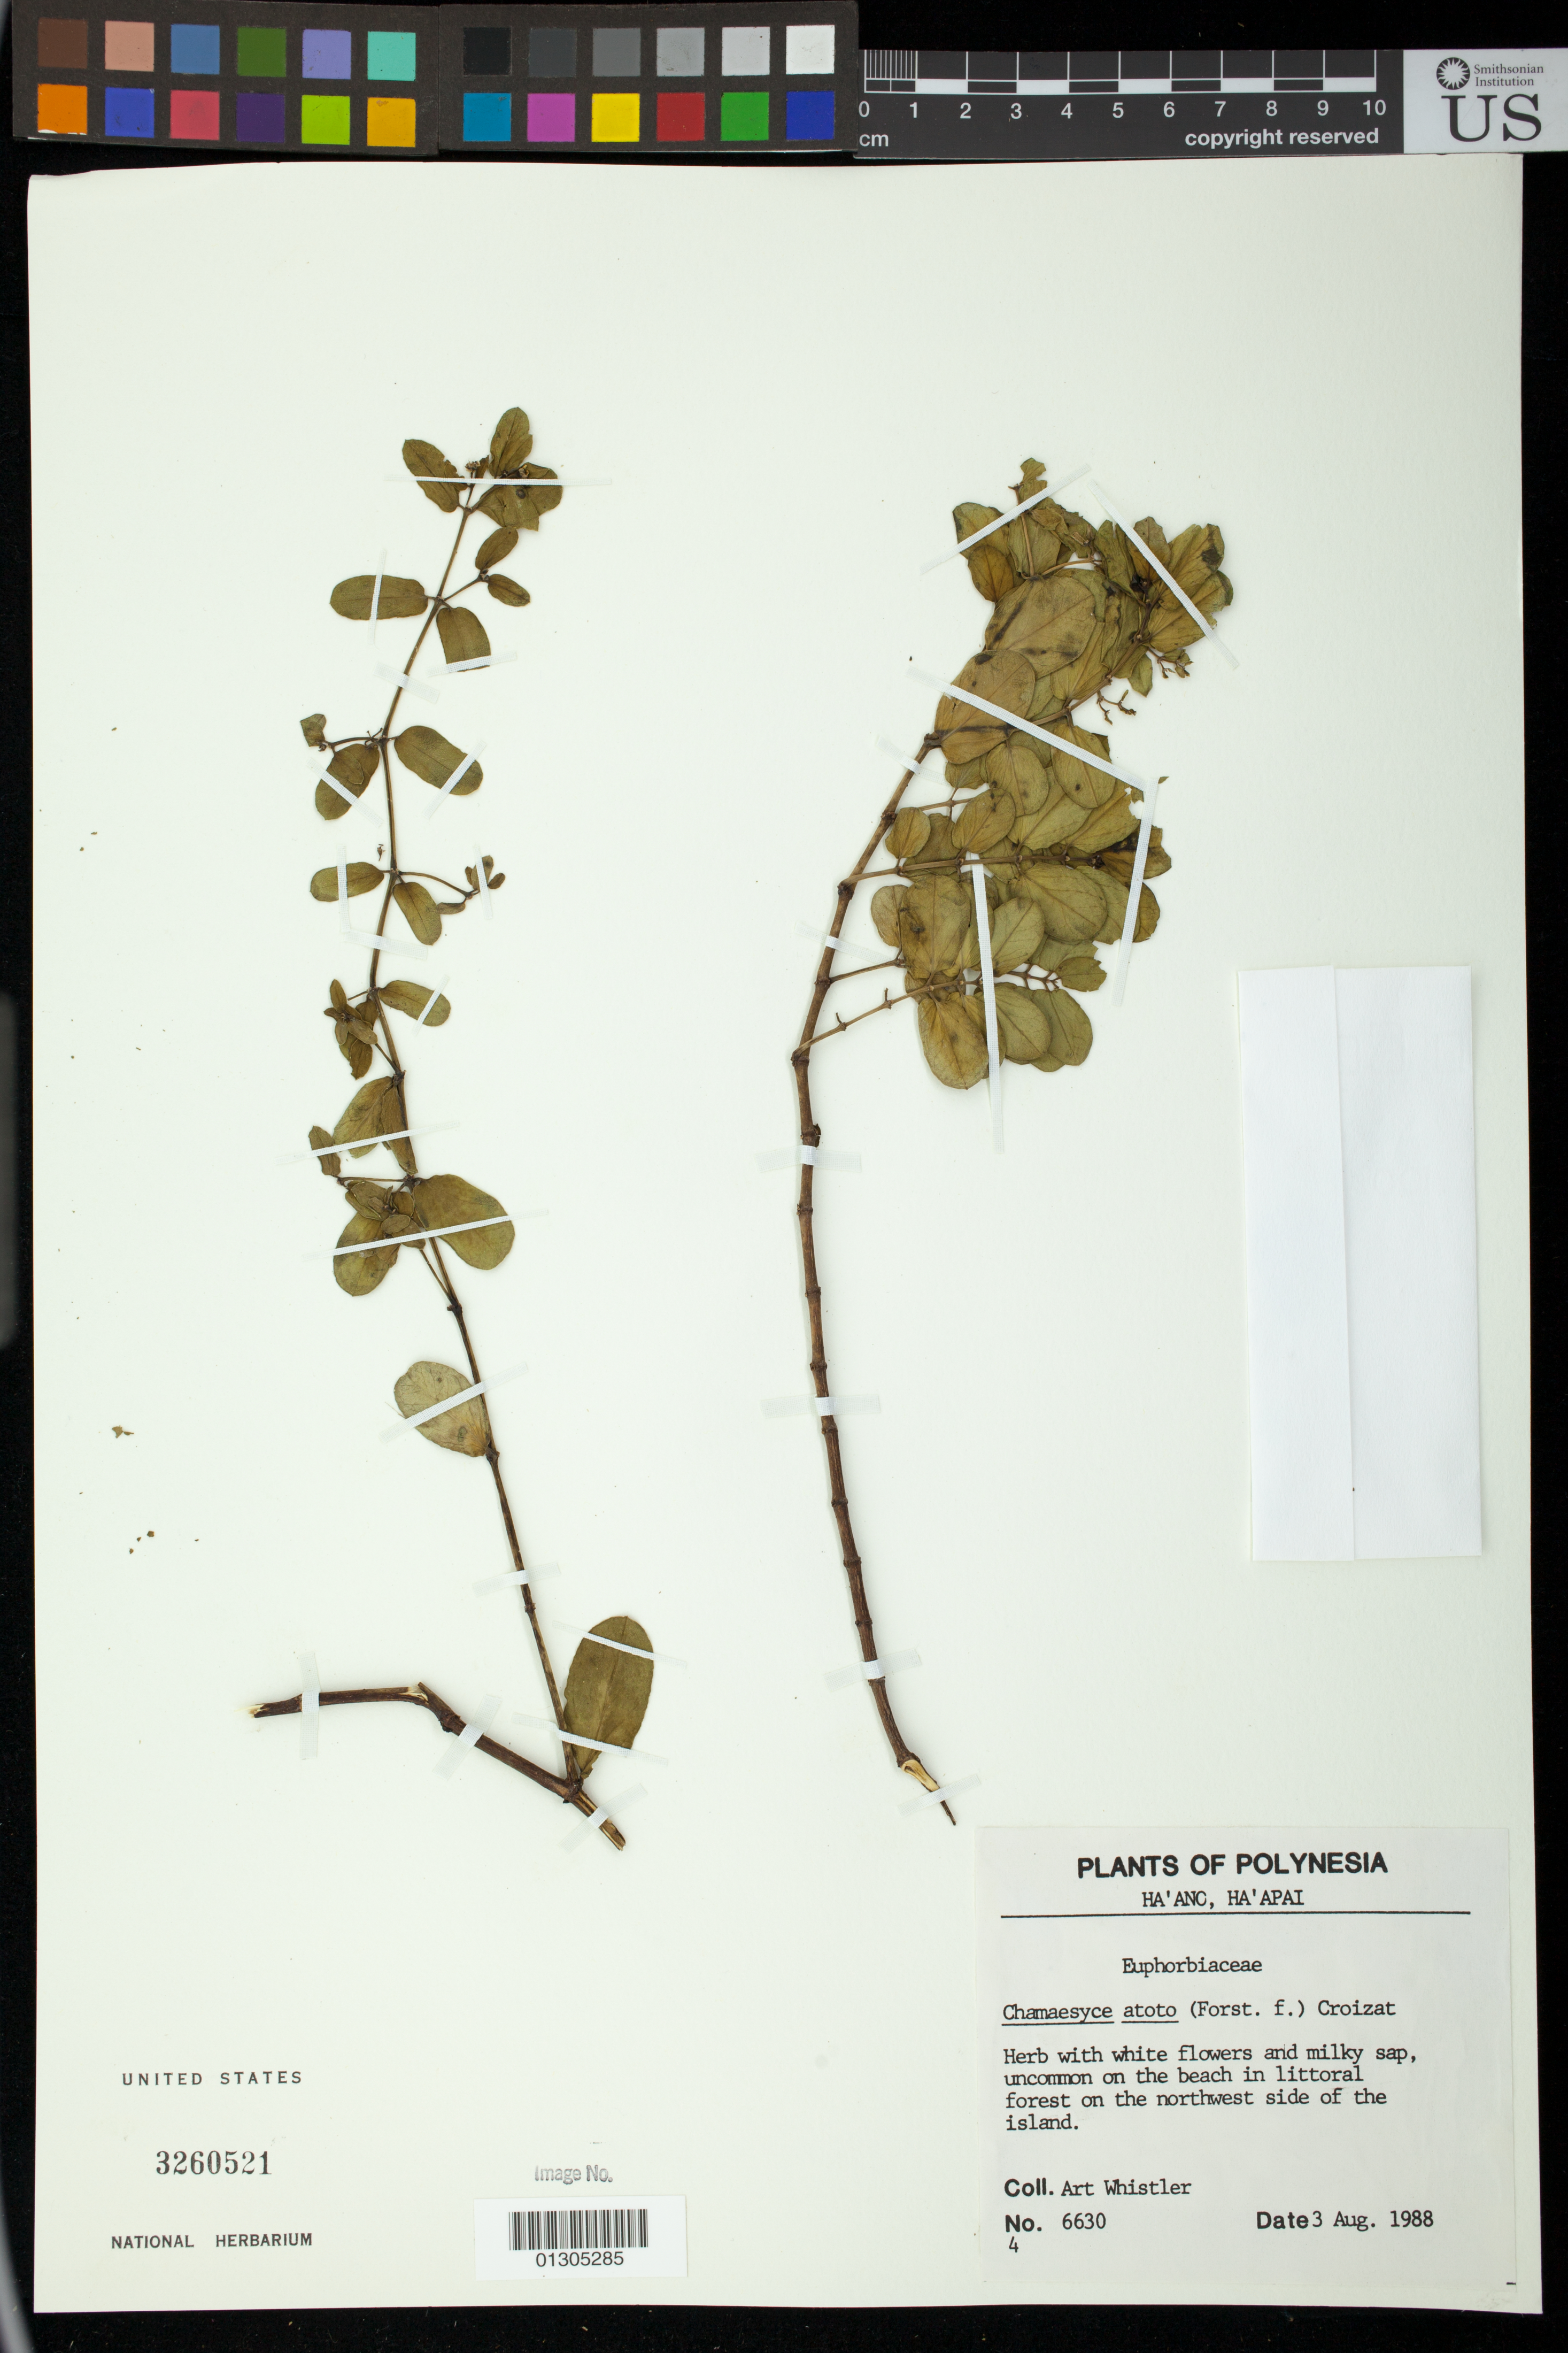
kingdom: Plantae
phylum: Tracheophyta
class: Magnoliopsida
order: Malpighiales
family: Euphorbiaceae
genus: Euphorbia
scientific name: Euphorbia atoto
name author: G. Forst.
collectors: A. Whistler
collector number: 6630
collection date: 1988-08-03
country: Tonga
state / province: Ha'apai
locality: Ha'Ano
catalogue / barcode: US 3260521